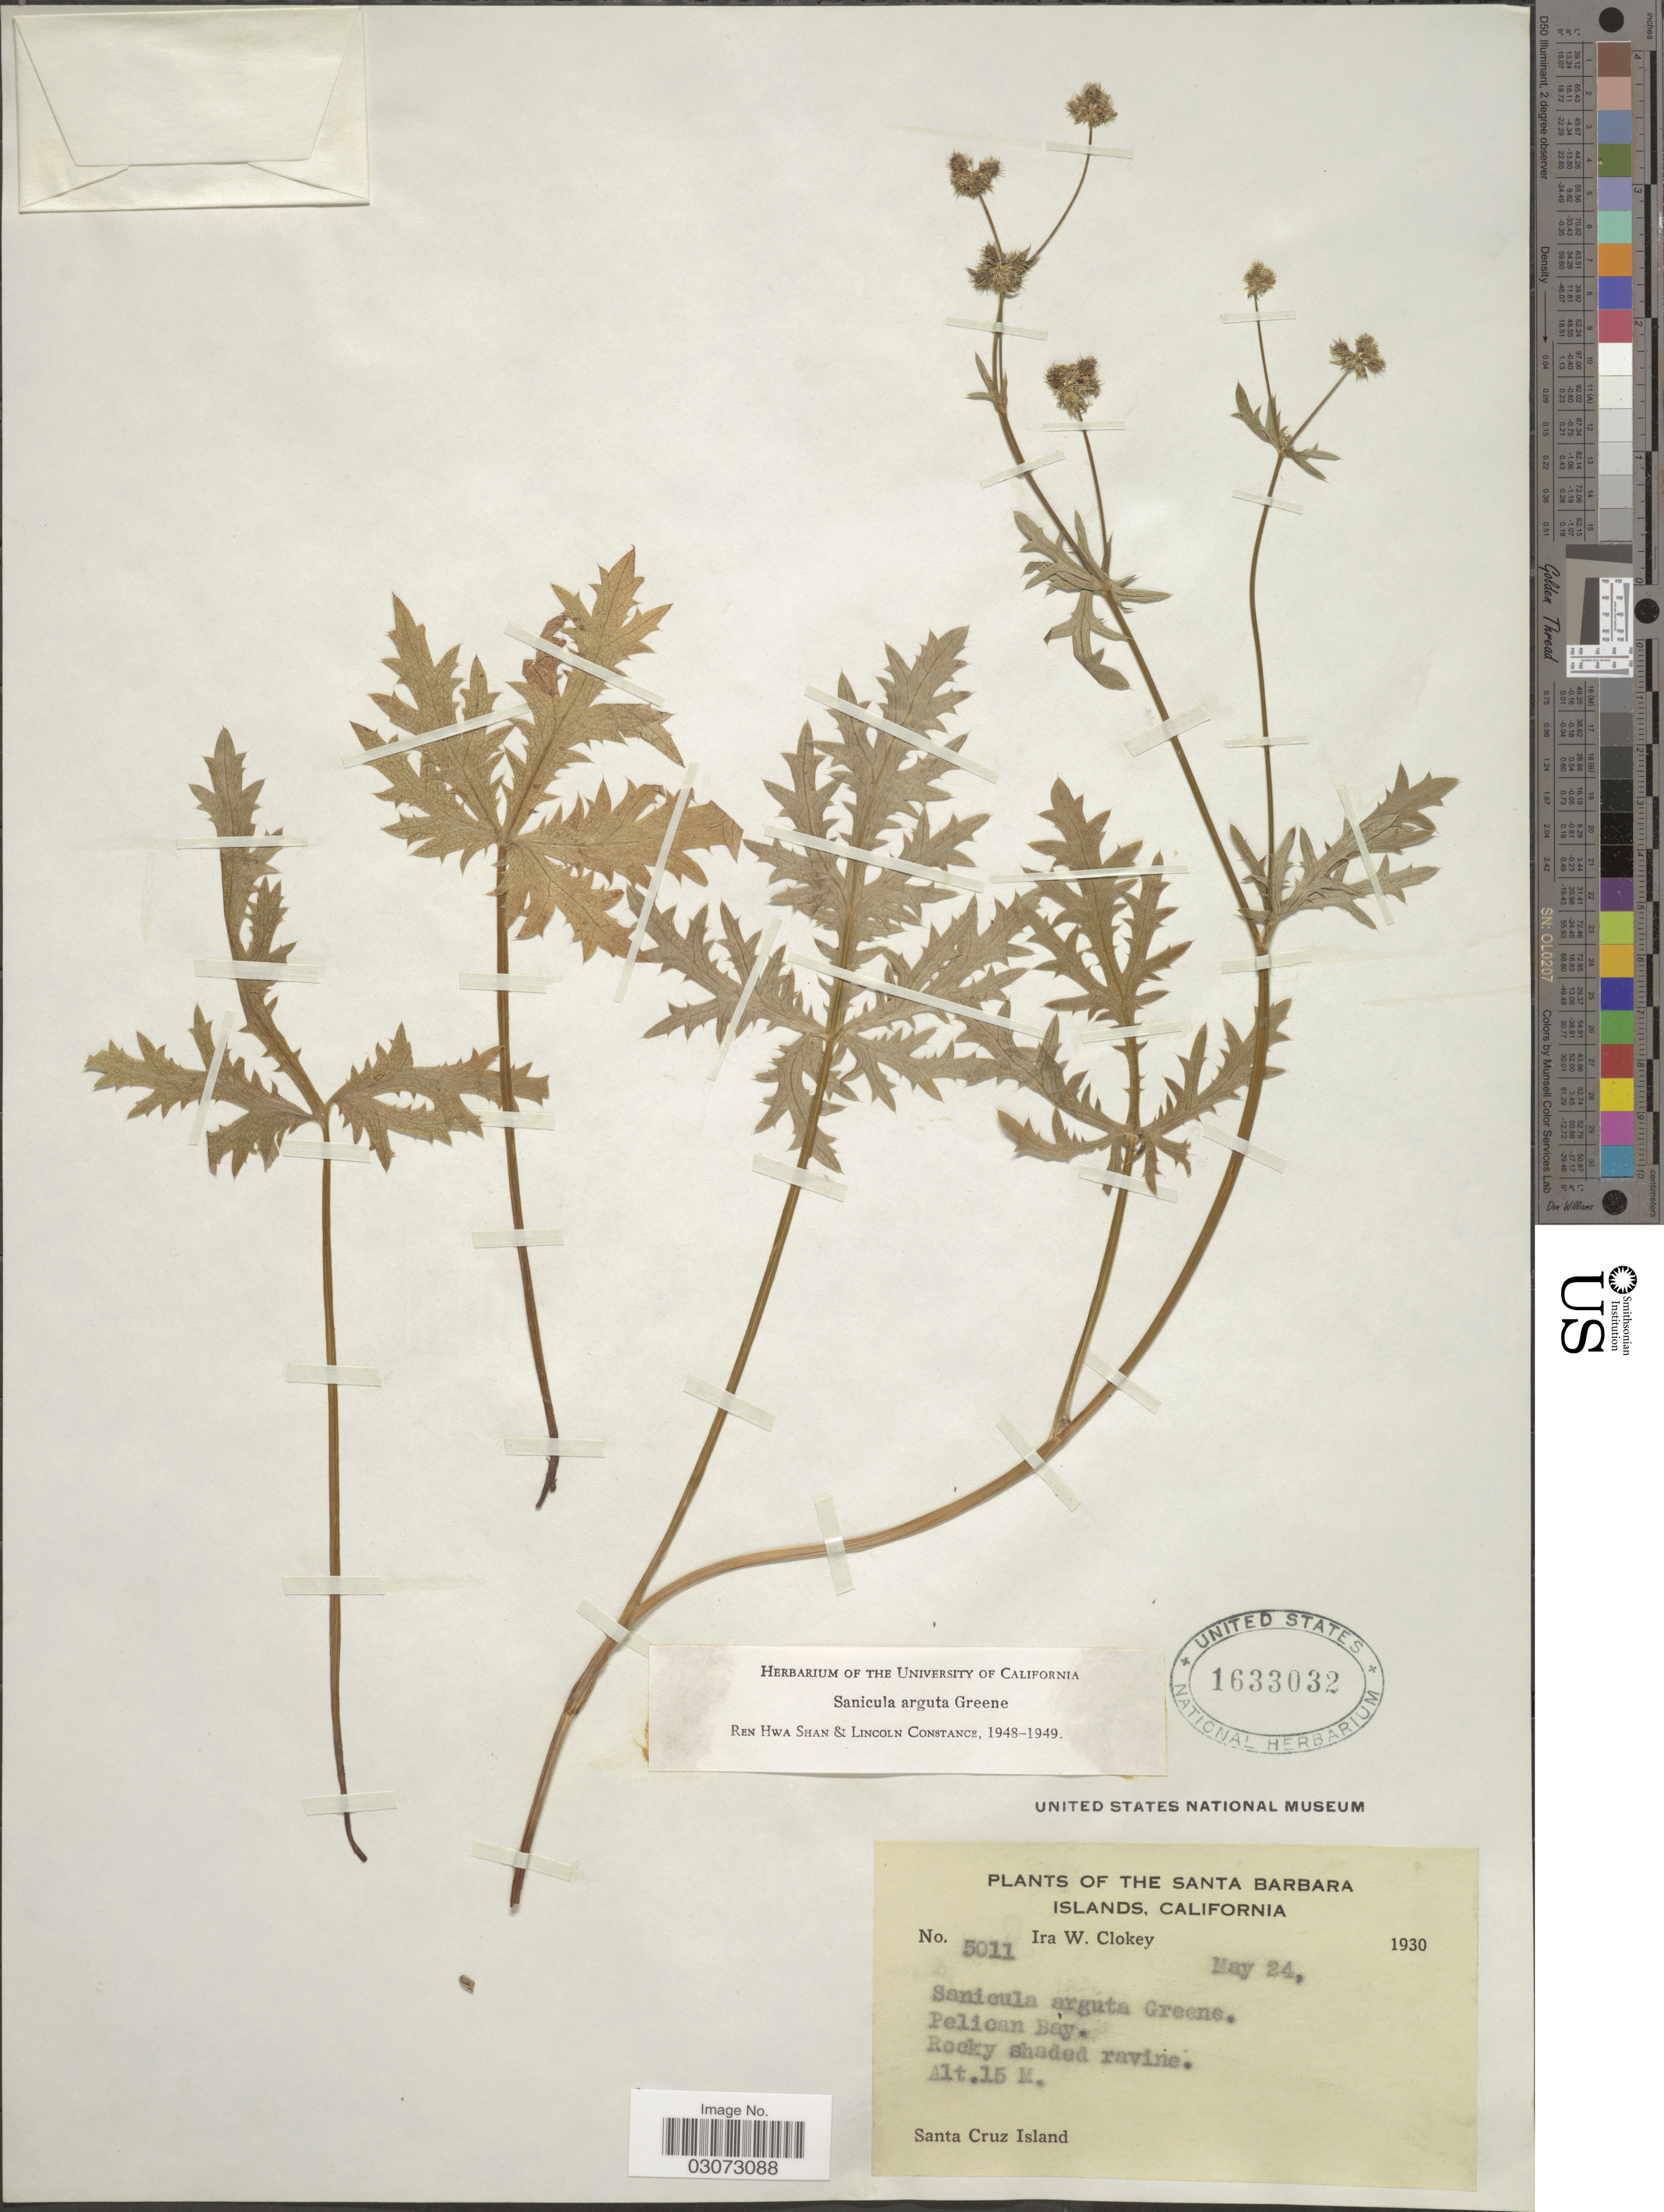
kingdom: Plantae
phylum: Tracheophyta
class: Magnoliopsida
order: Apiales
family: Apiaceae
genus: Sanicula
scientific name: Sanicula arguta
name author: Greene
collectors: I. W. Clokey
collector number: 5011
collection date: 1930-05-24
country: United States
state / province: California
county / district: Santa Barbara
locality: The Santa Barbara Islands. Pelican Bay. Rocky shaded ravine.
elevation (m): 15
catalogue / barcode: US 1633032